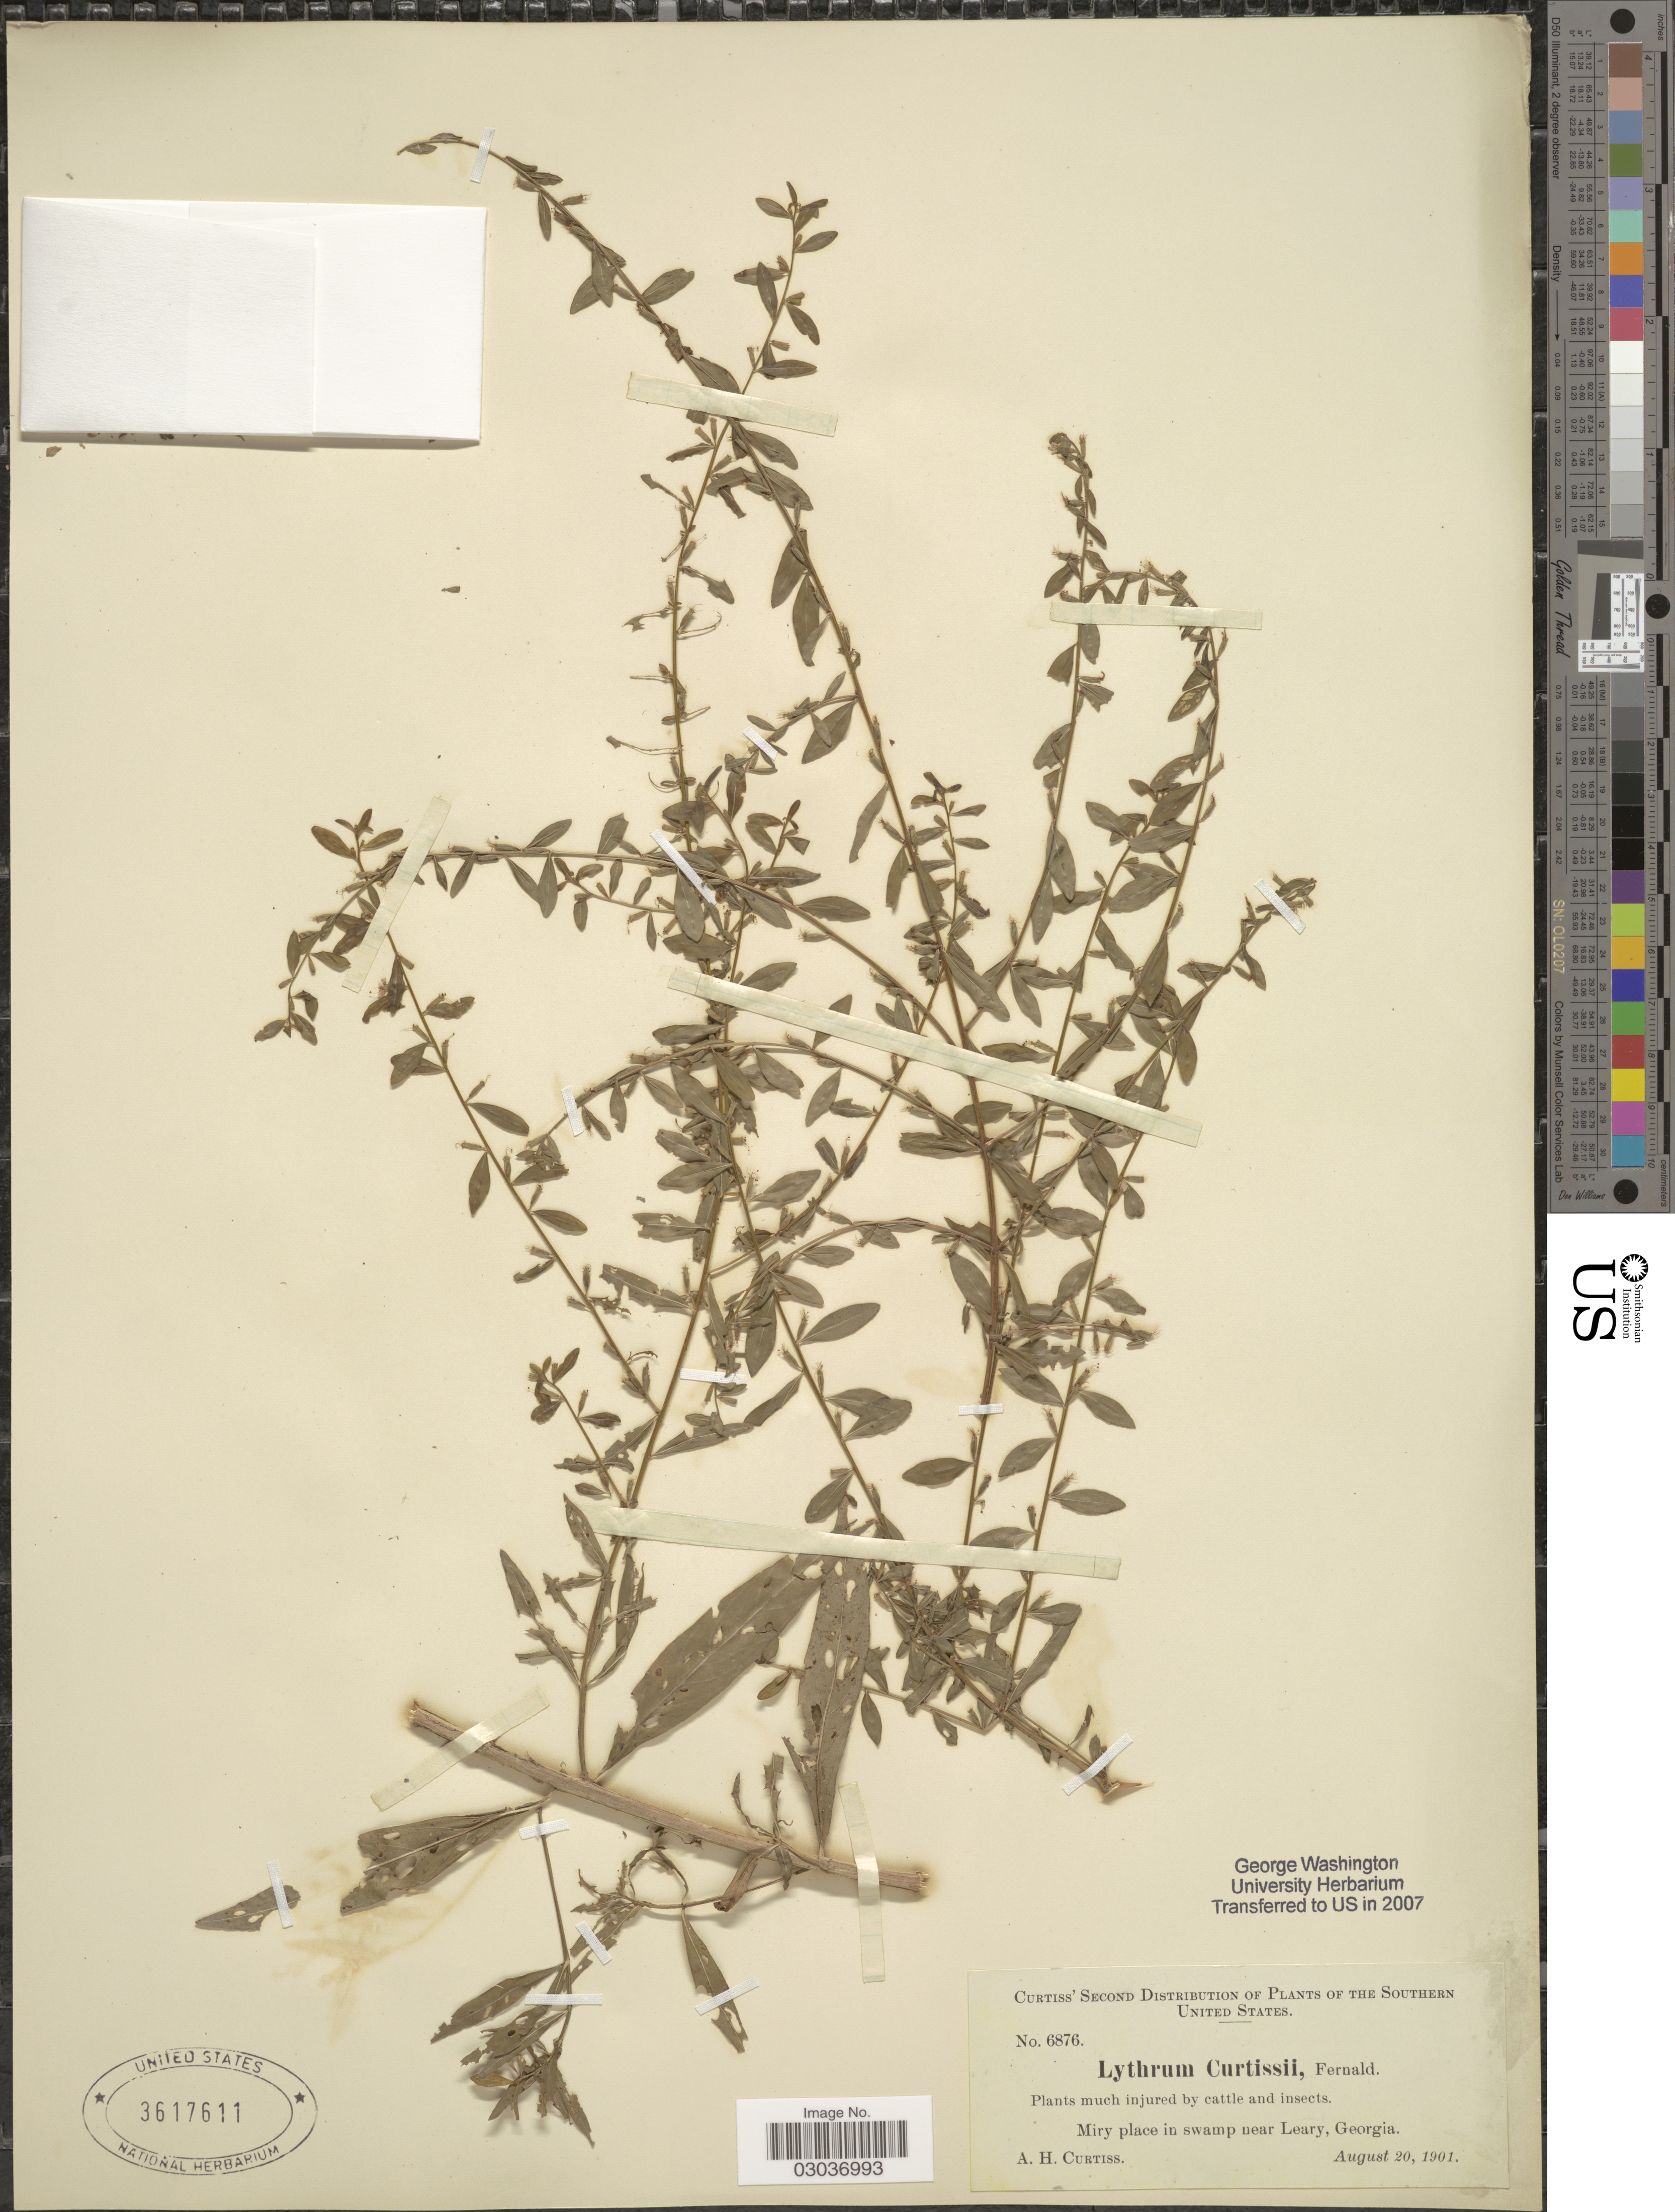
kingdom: Plantae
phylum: Tracheophyta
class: Magnoliopsida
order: Myrtales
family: Lythraceae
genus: Lythrum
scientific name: Lythrum curtissii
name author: Fernald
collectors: A. H. Curtiss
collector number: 6876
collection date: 1901-08-20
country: United States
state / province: Georgia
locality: The Southern Unites States, Miry place in swamp near Leary.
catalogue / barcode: US 3617611